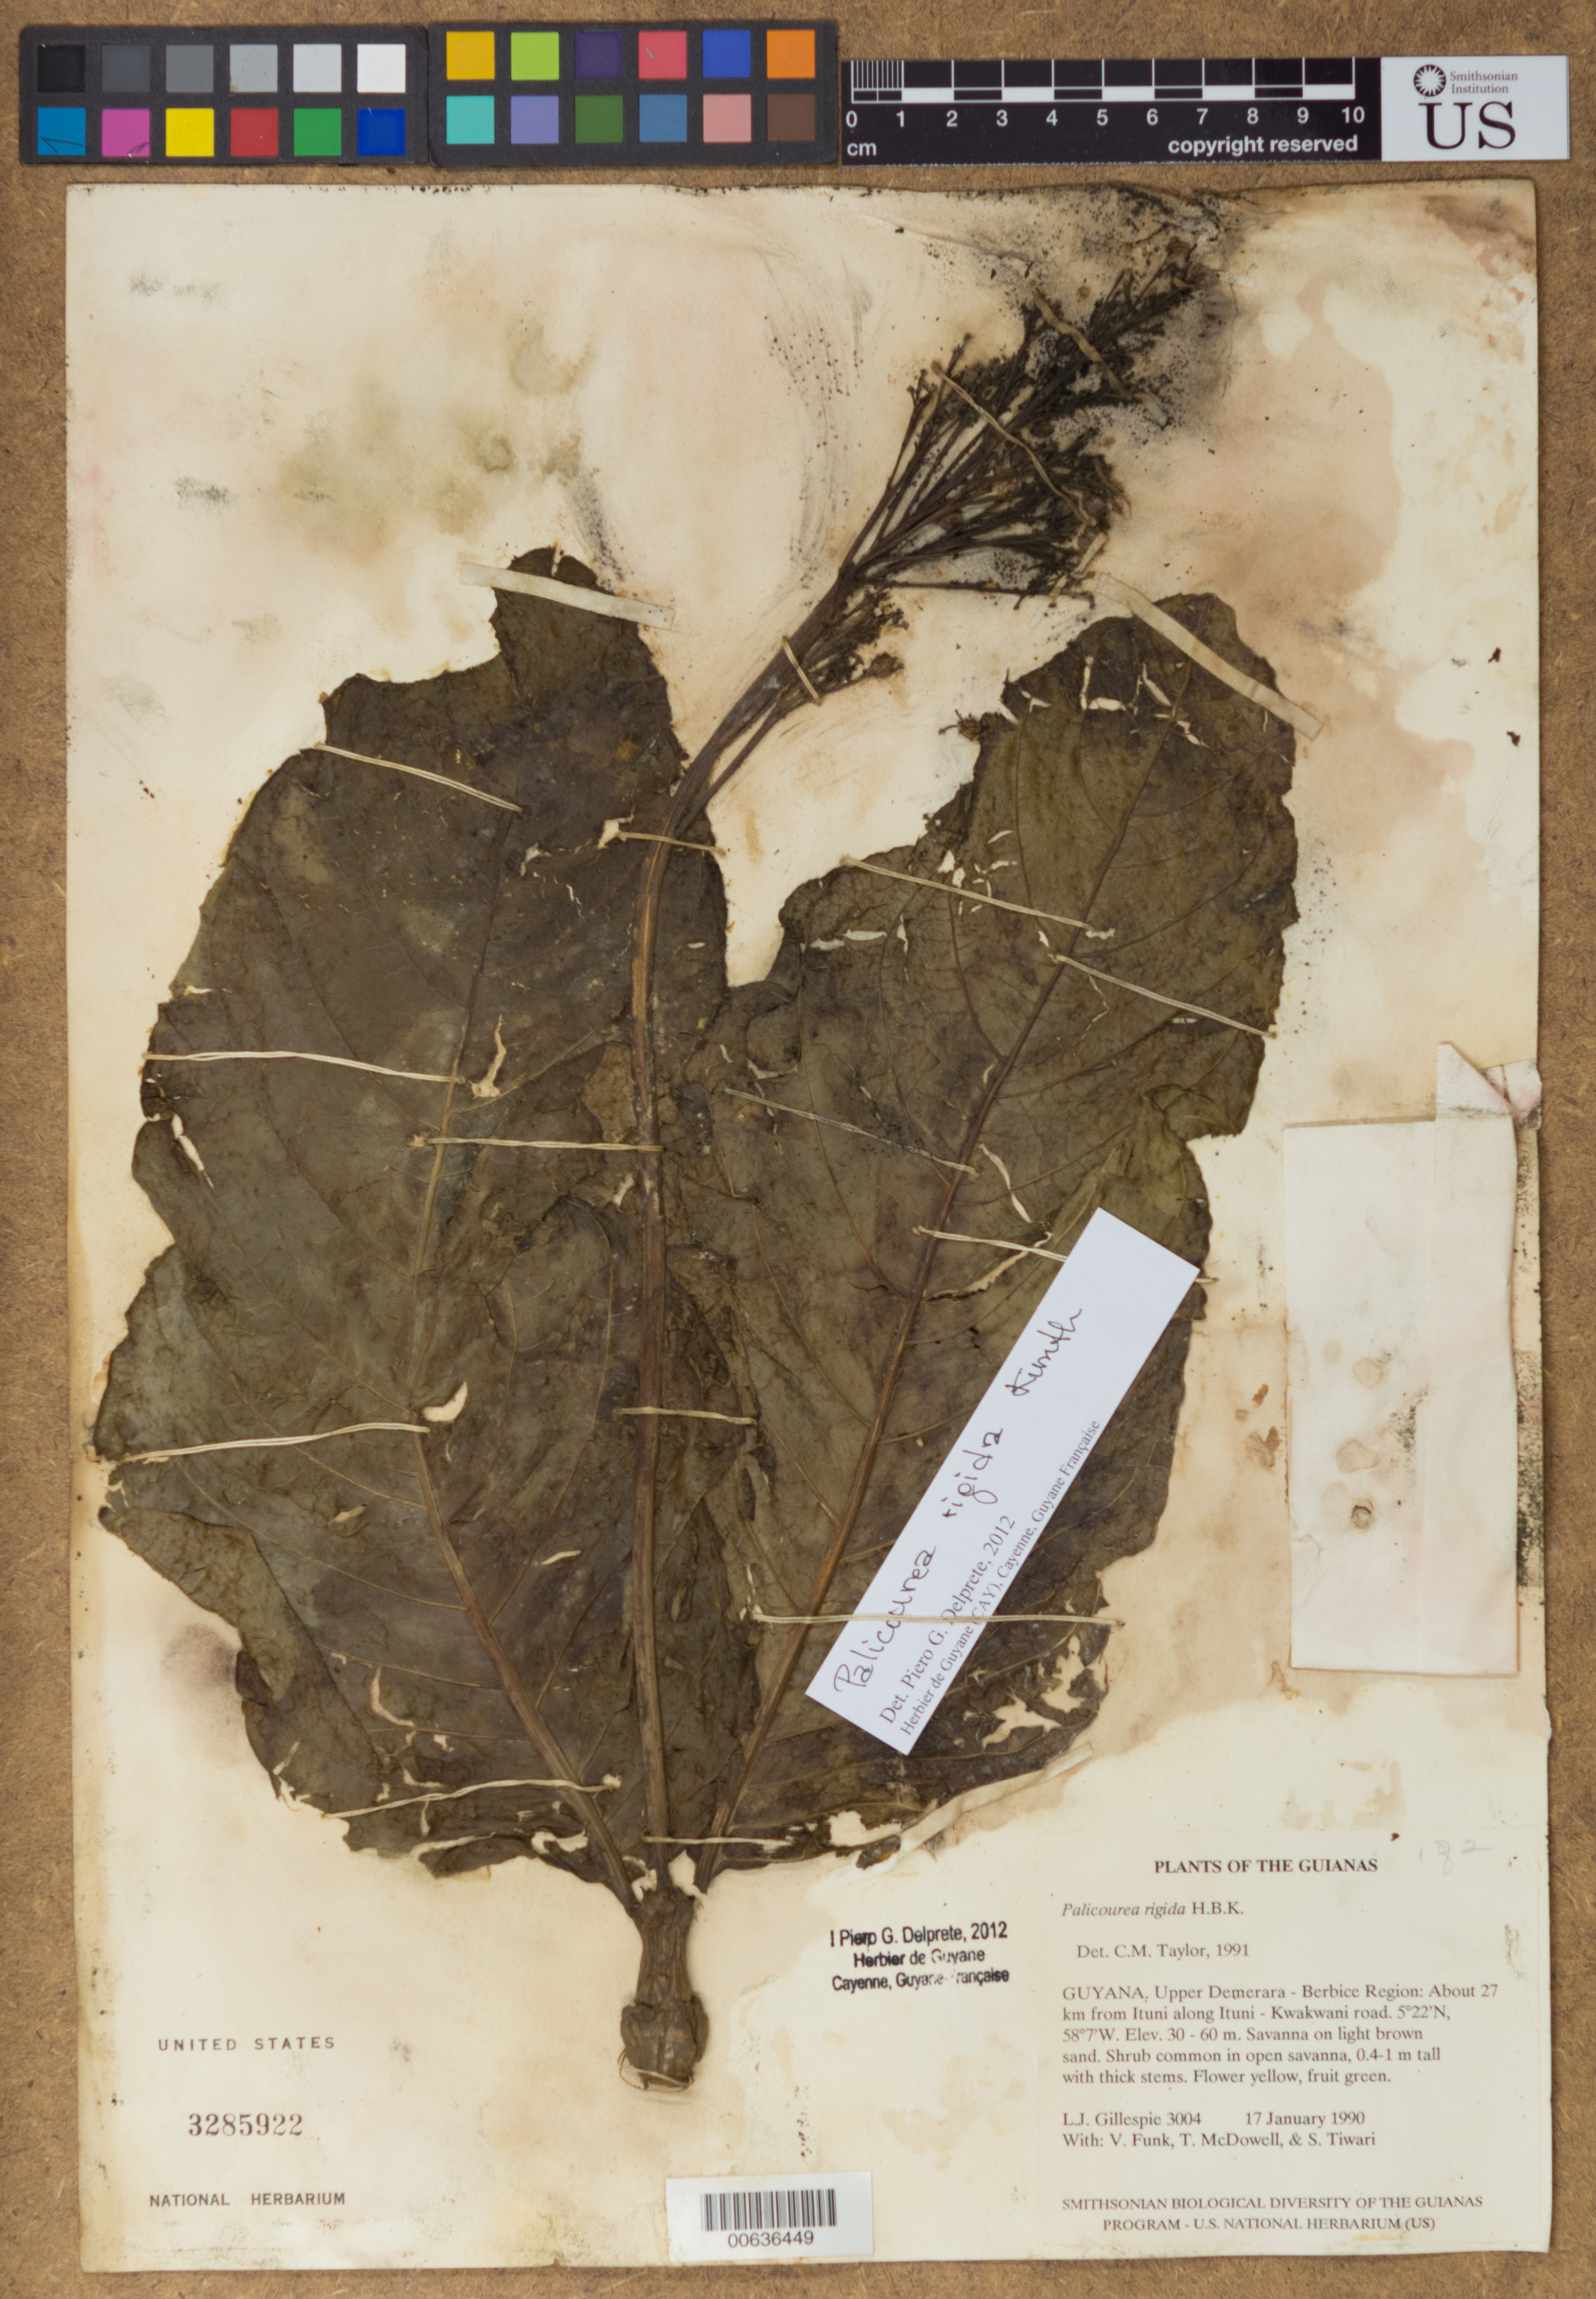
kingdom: Plantae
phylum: Tracheophyta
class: Magnoliopsida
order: Gentianales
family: Rubiaceae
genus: Palicourea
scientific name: Palicourea rigida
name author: Kunth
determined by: Taylor, Charlotte M.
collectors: L. J. Gillespie, V. Funk, T. McDowell & S. Tiwari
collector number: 3004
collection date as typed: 17 January 1990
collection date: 1990-01-17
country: Guyana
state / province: U. Demerara-Berbice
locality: About 27 km from Ituni along Ituni - Kwakwani road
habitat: Savanna on light brown sand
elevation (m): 30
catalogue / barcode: US 3285922